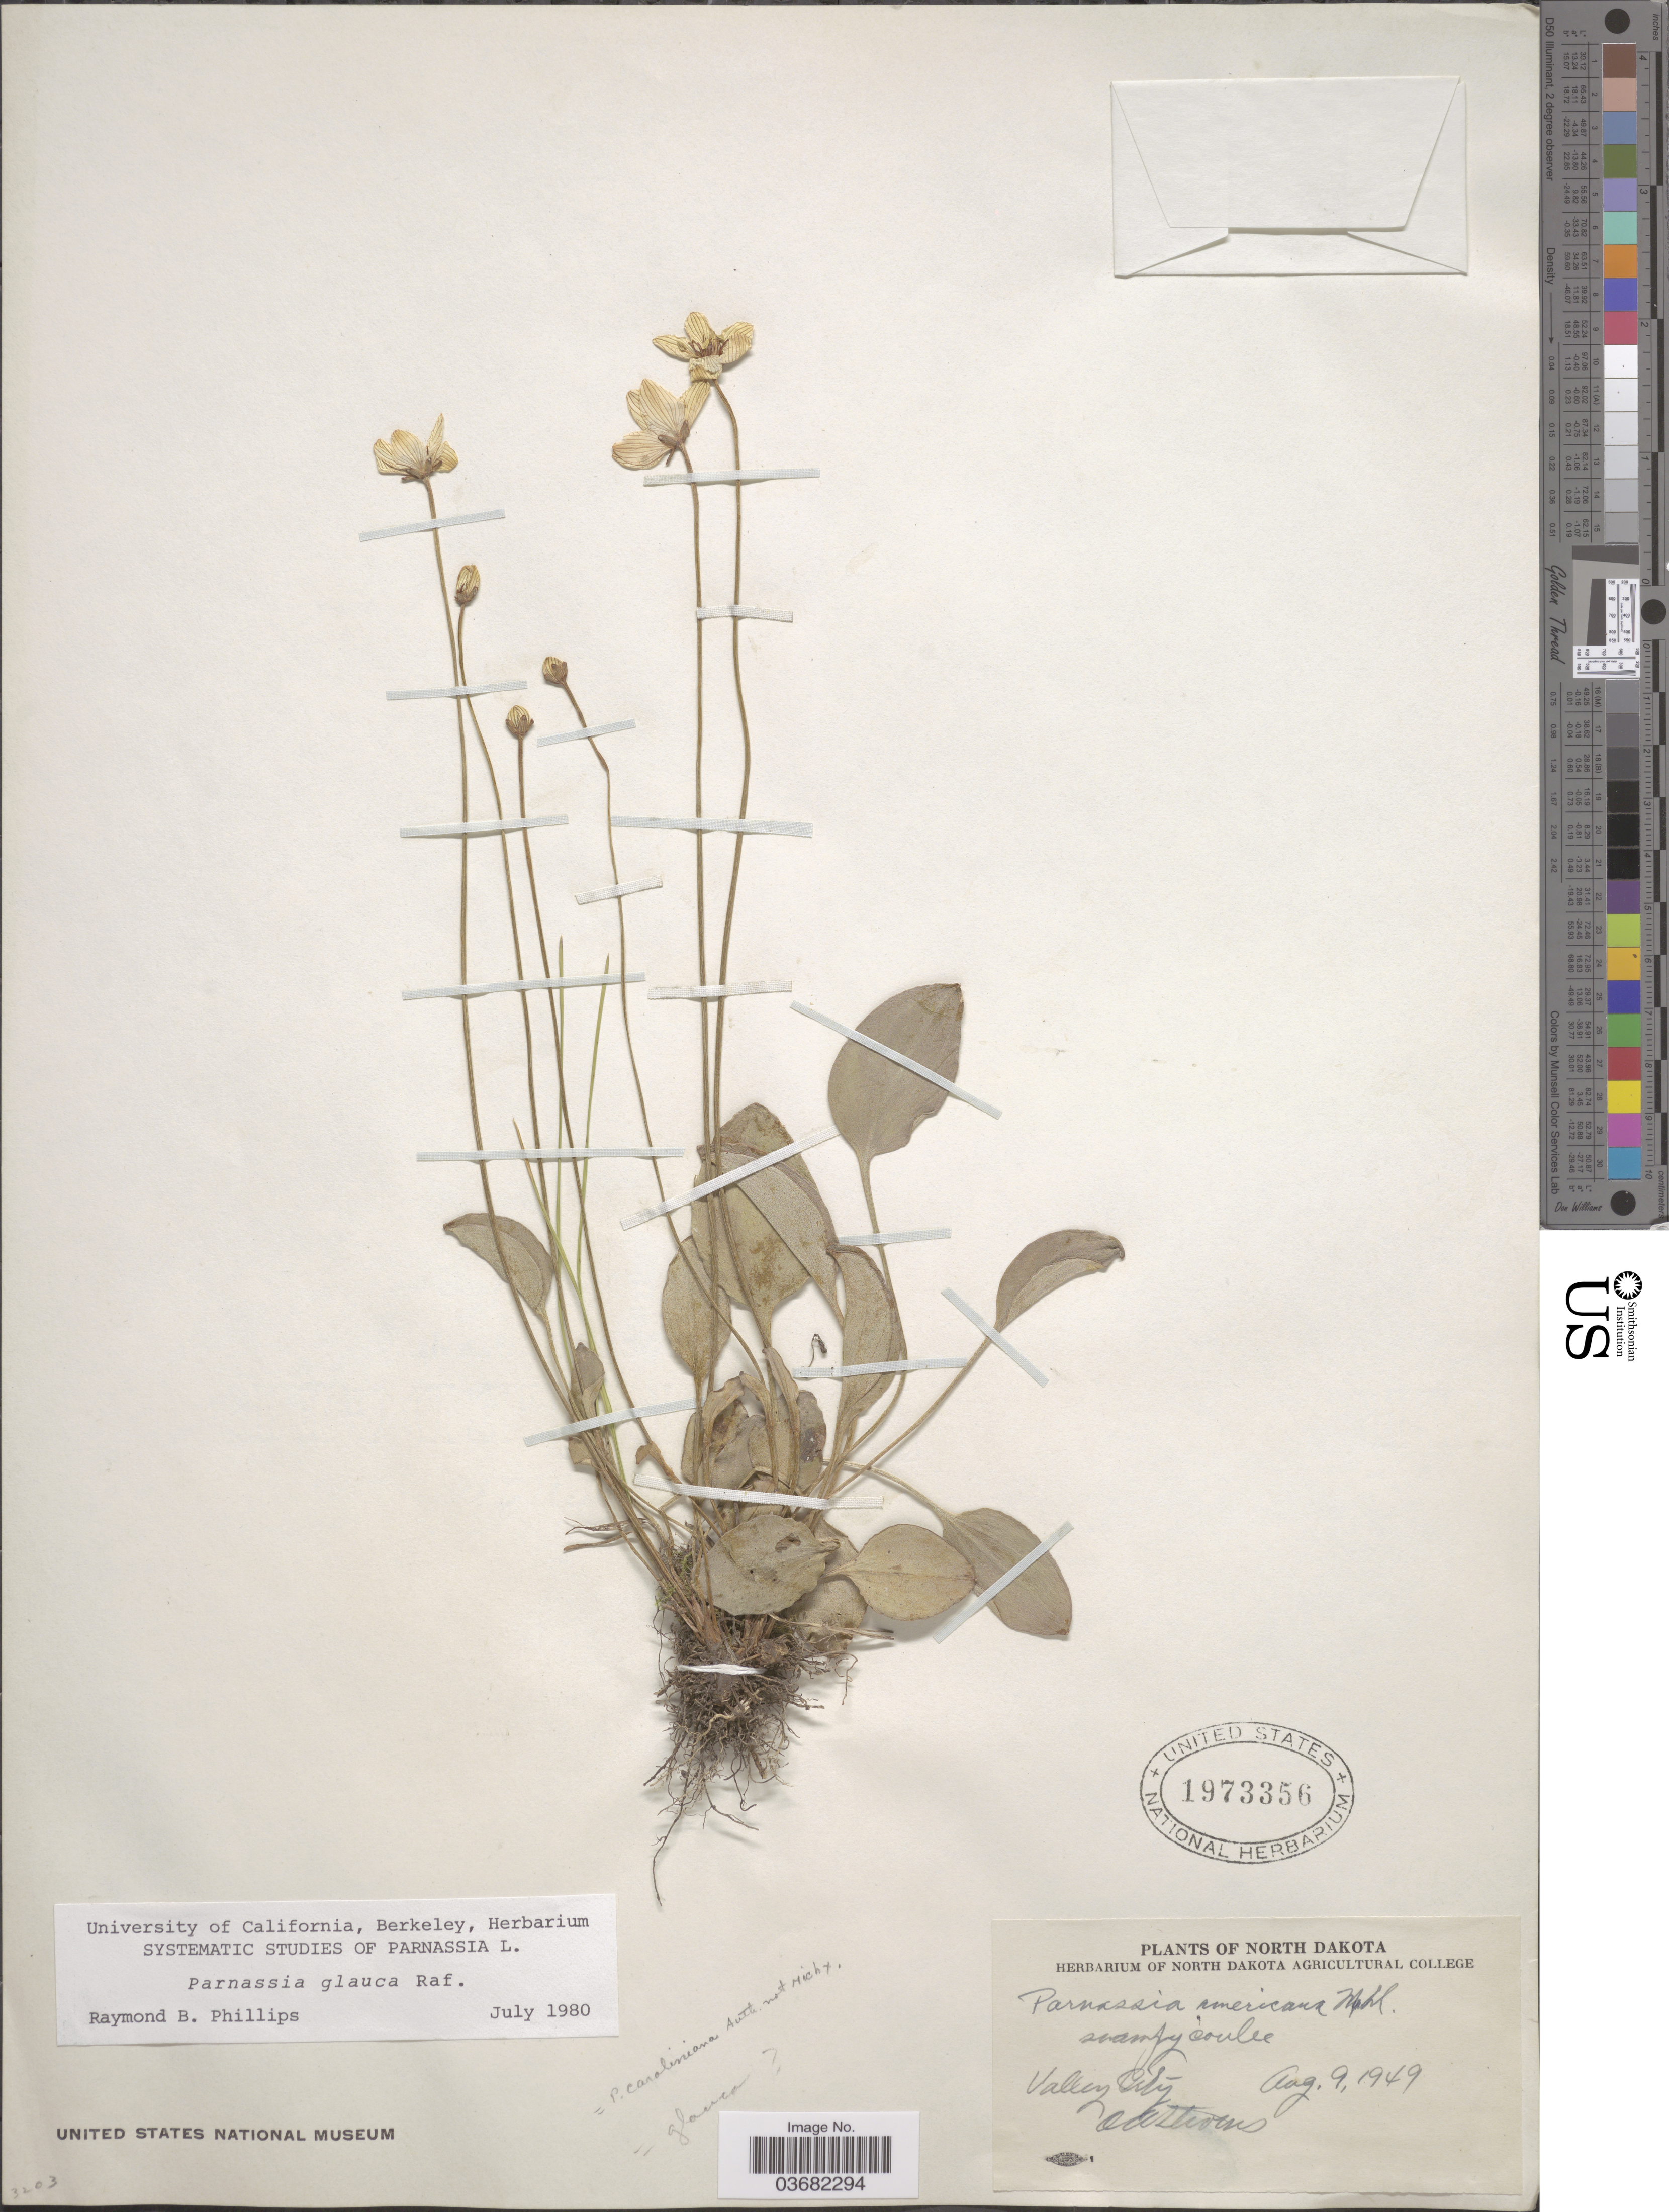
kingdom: Plantae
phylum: Tracheophyta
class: Magnoliopsida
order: Celastrales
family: Parnassiaceae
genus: Parnassia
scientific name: Parnassia glauca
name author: Raf.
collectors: O. A. Stevens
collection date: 1949-08-09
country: United States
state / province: North Dakota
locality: Valley City.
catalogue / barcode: US 1973356